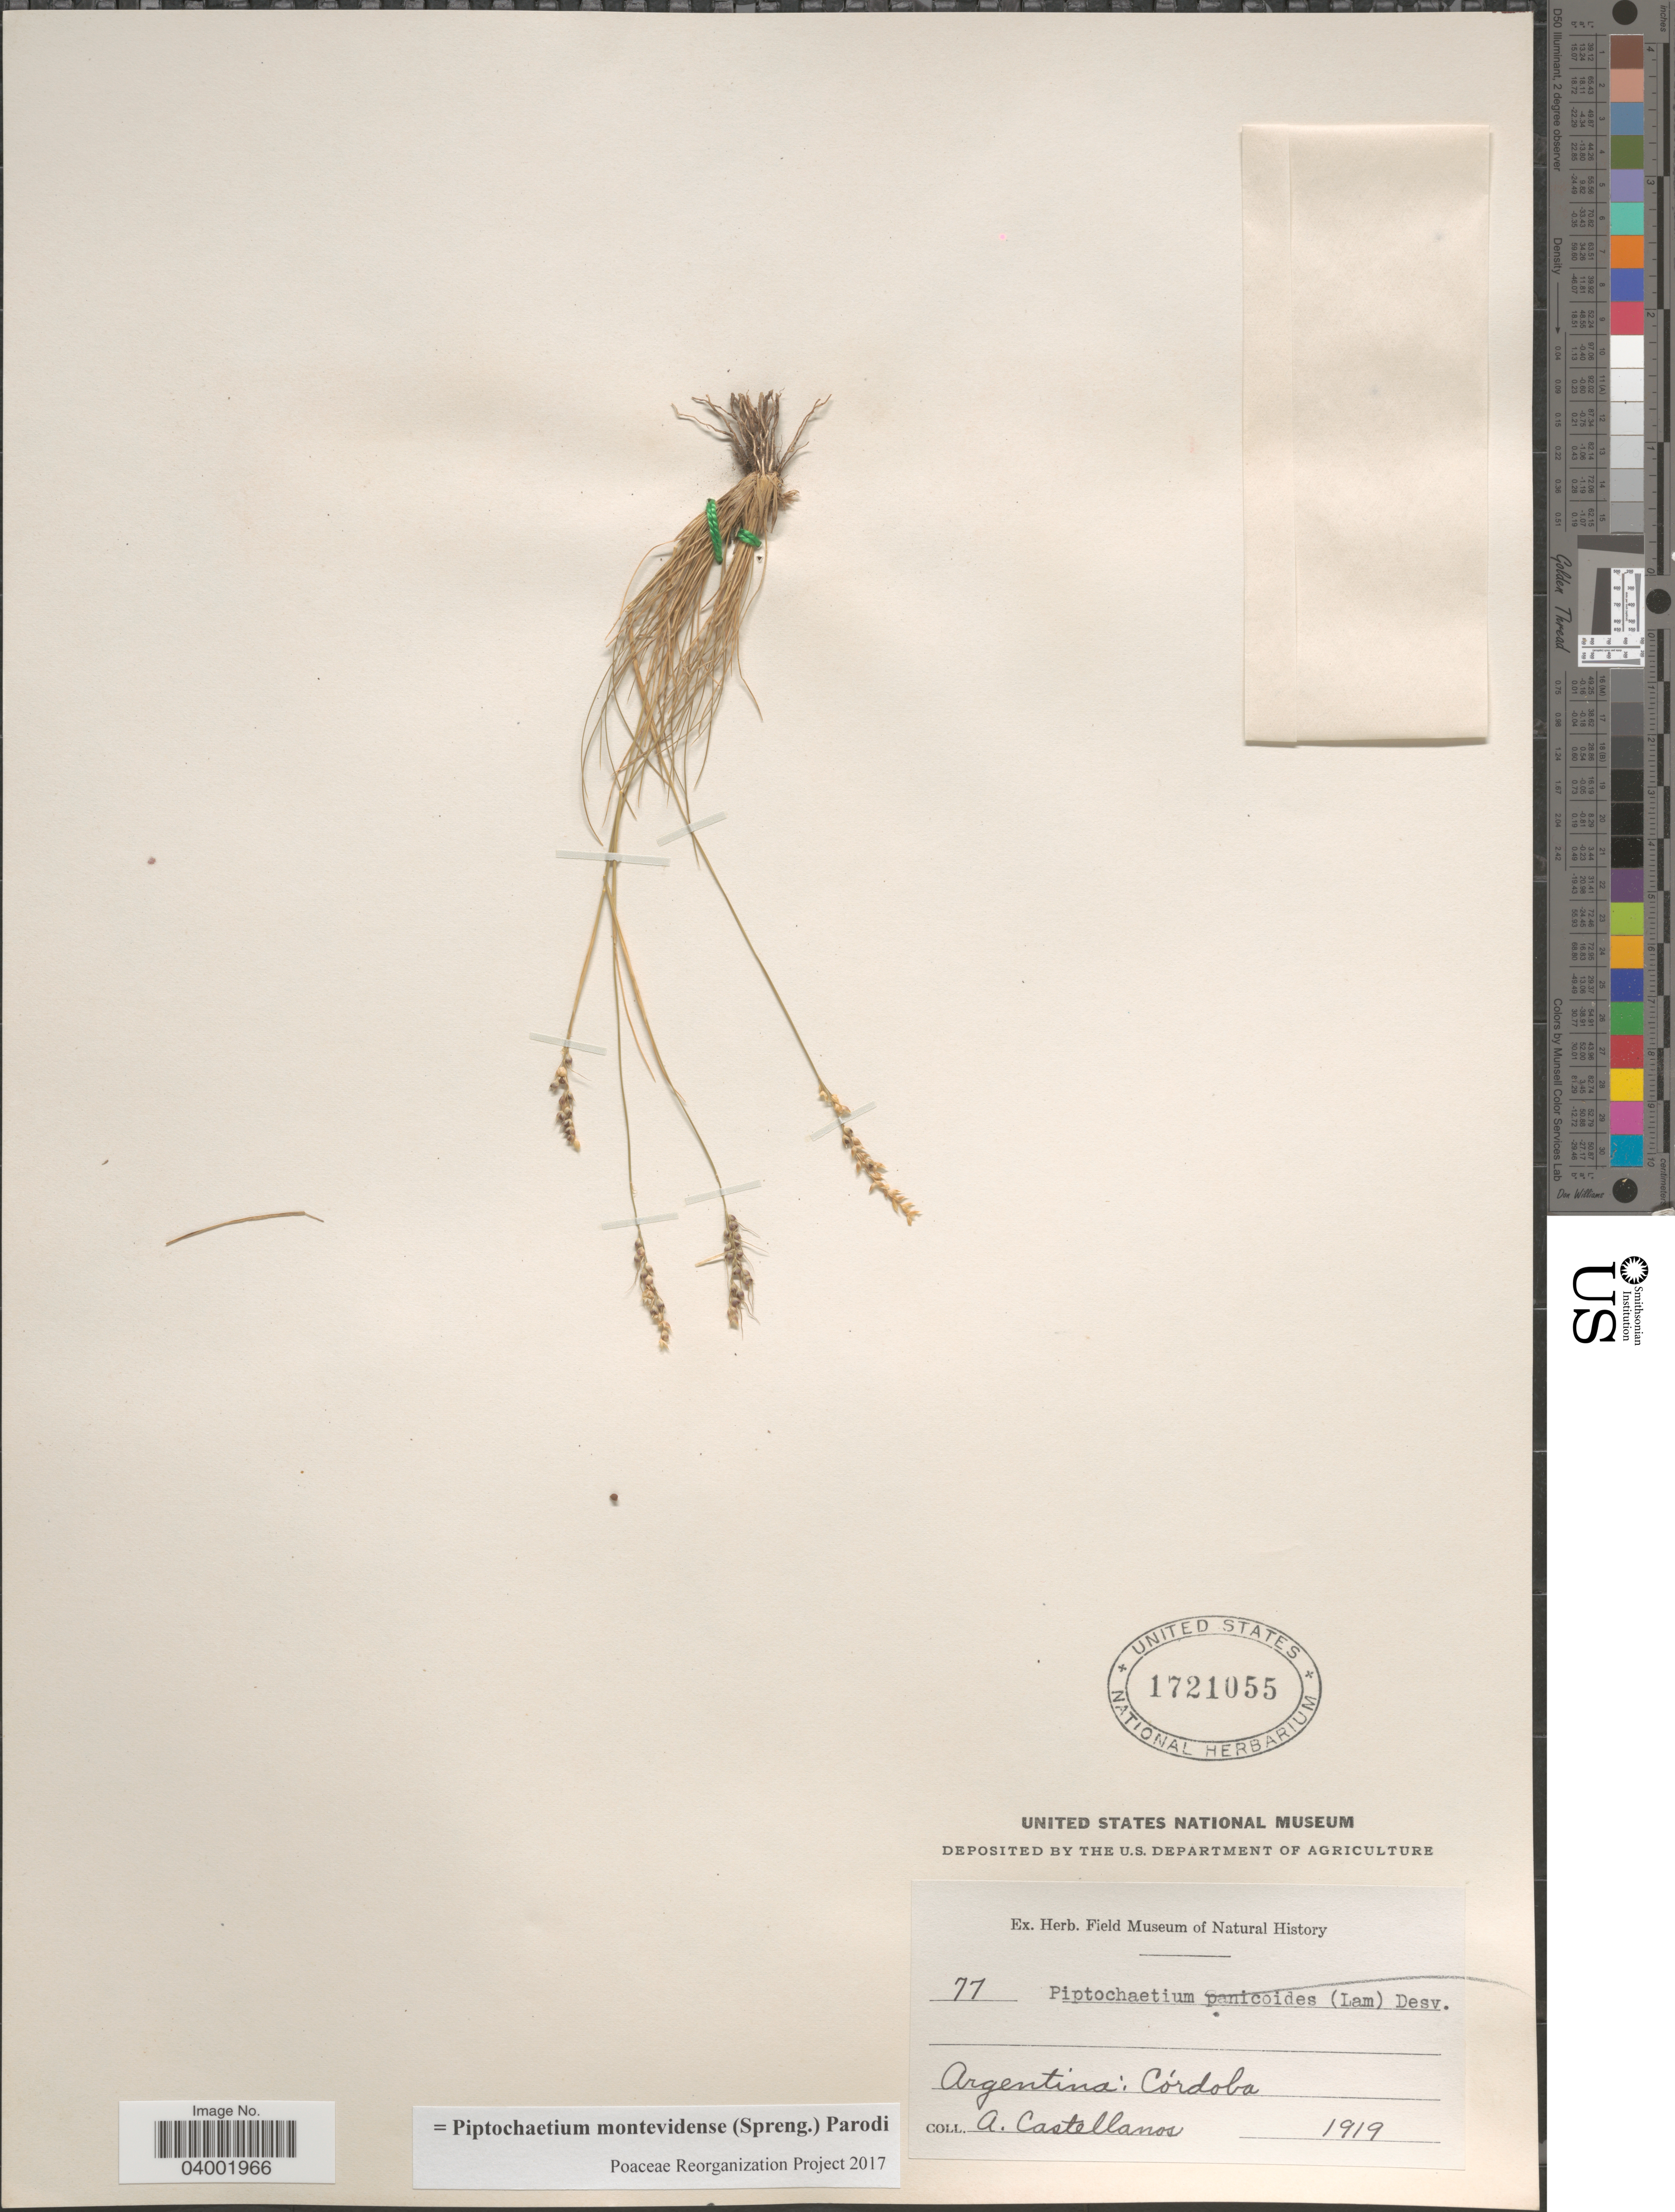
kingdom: Plantae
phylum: Tracheophyta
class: Liliopsida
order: Poales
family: Poaceae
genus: Piptochaetium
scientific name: Piptochaetium montevidense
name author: (Spreng.) Parodi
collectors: A. Castellanos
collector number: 77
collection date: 1919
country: Argentina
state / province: Cordoba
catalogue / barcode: US 1721055